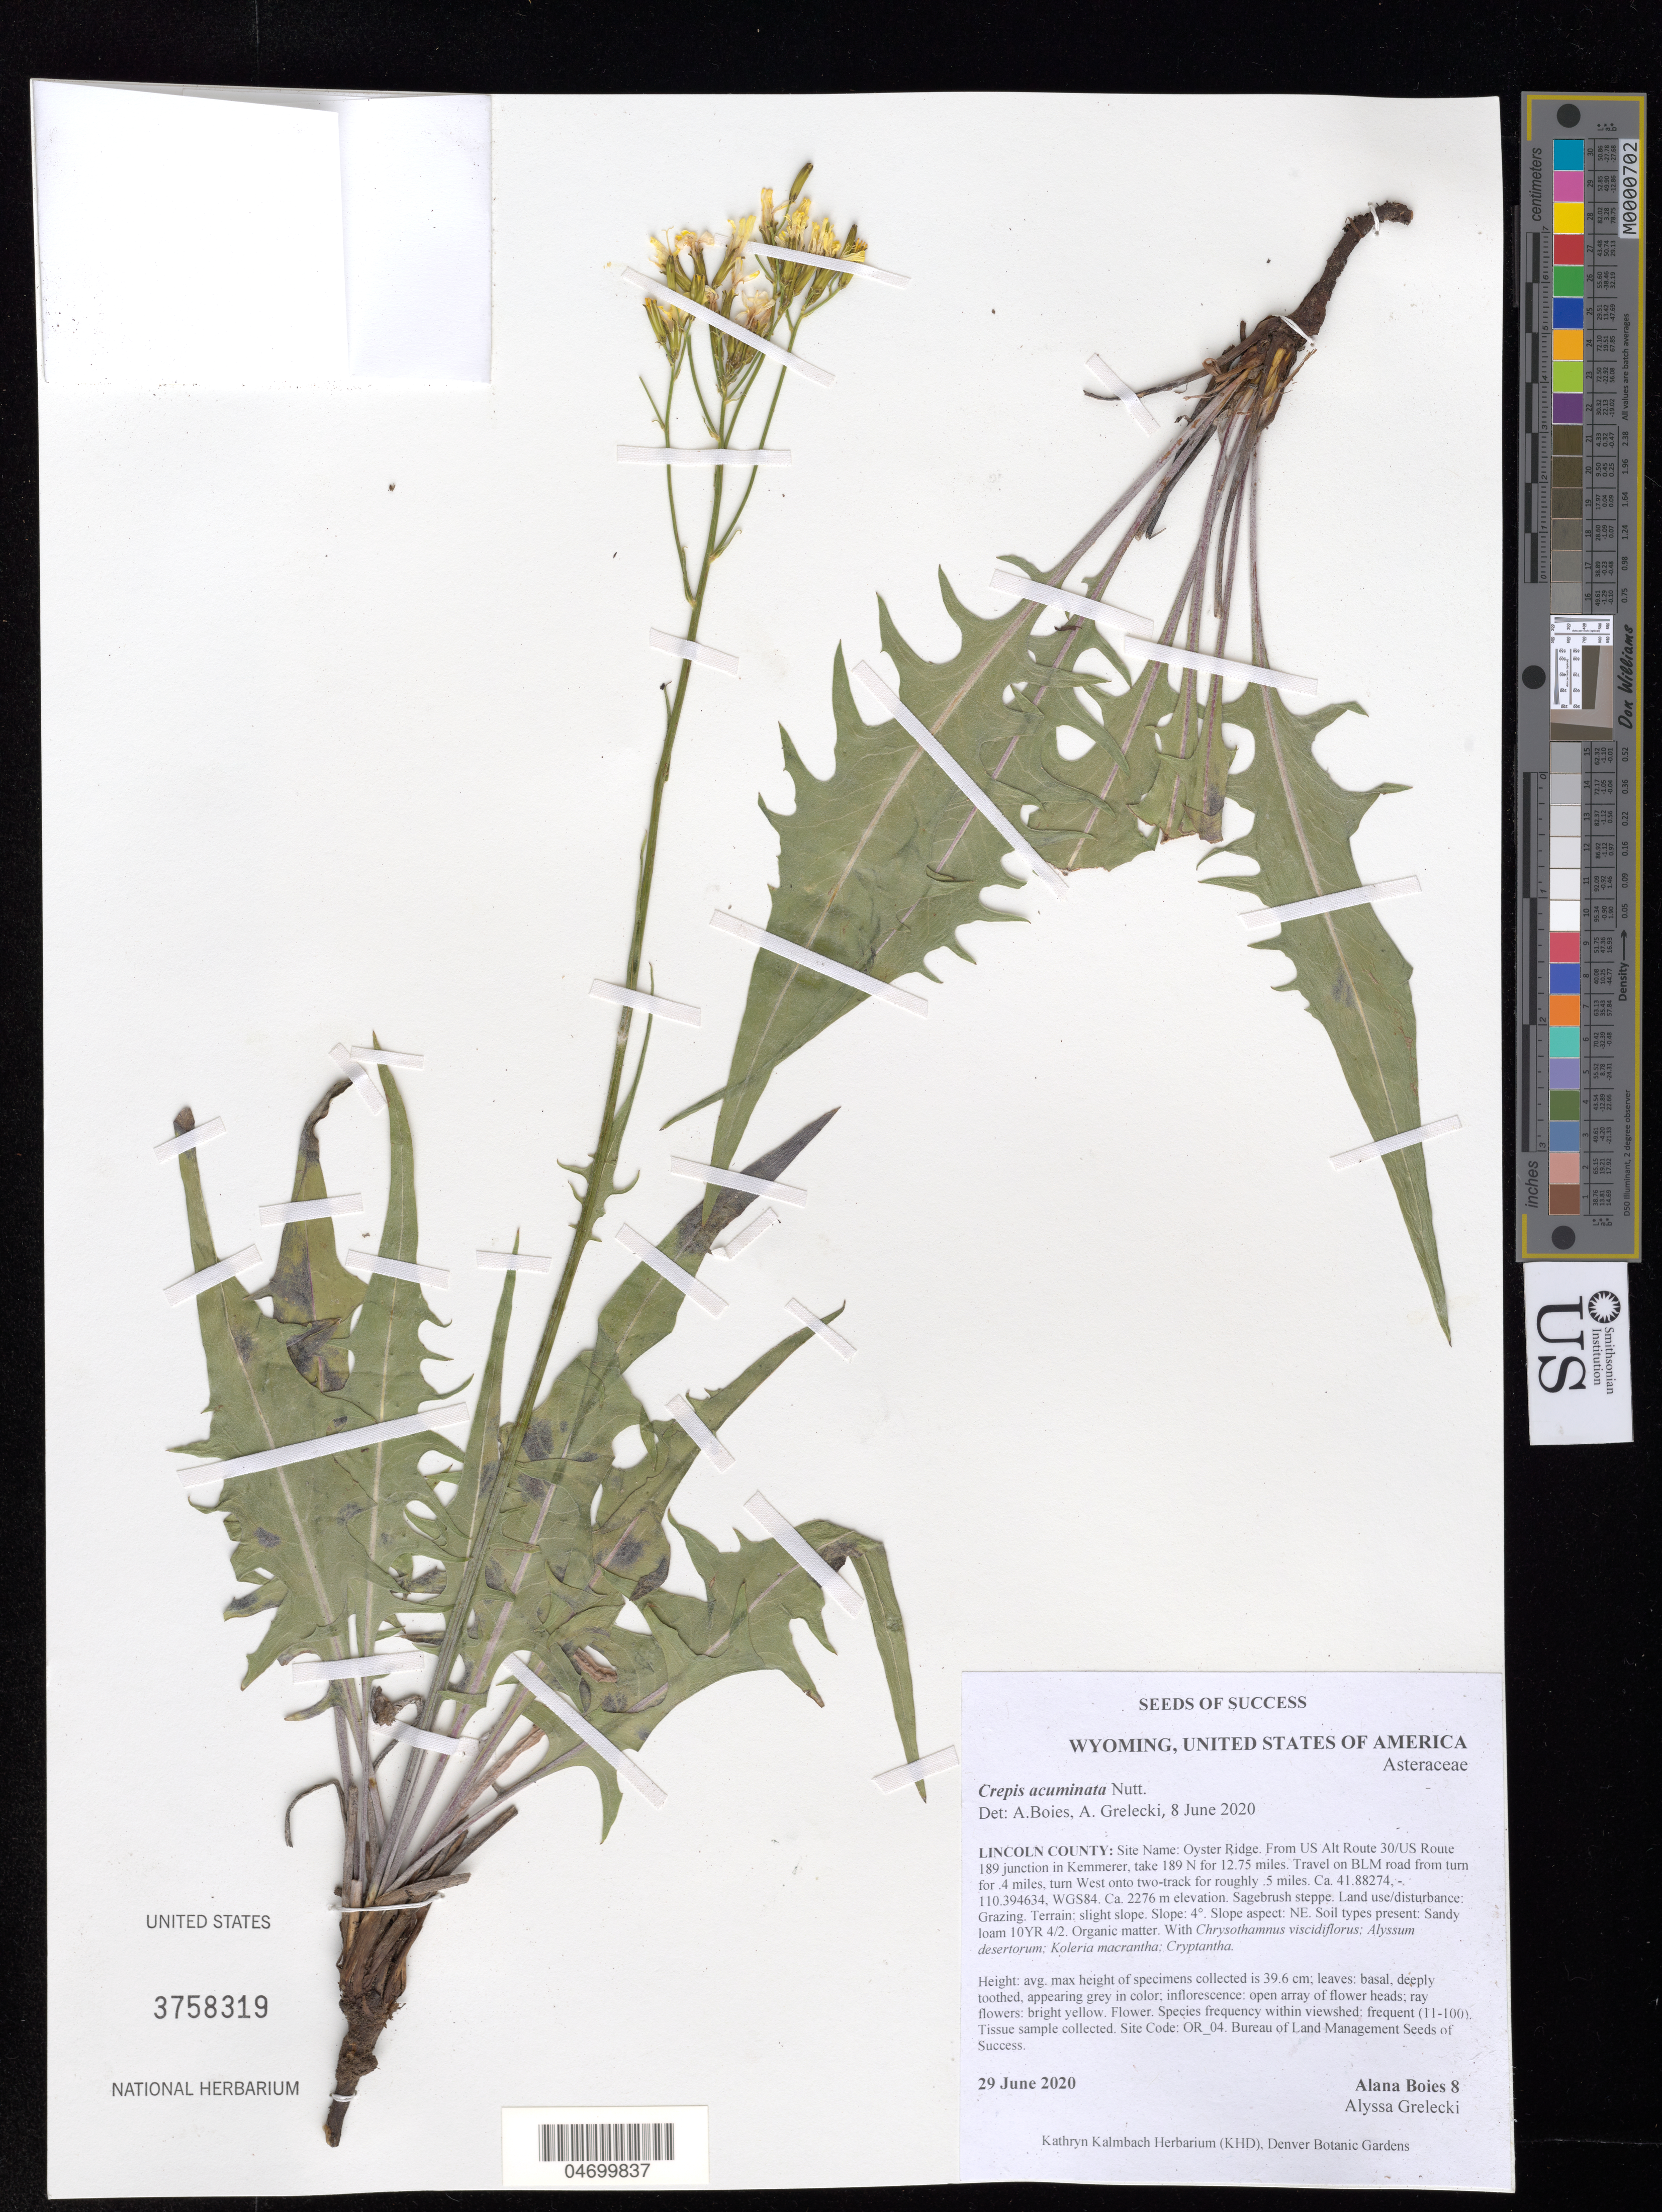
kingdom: Plantae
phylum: Tracheophyta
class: Magnoliopsida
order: Asterales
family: Asteraceae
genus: Crepis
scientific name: Crepis acuminata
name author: Nutt.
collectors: A. Boies & A. Grelecki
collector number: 8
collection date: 2020-06-29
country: United States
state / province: Wyoming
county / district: Lincoln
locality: Oyster Ridge.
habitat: Sagebrush steppe. Sandy loam soil. With Alyssum desertorum, Koleria macrantha, Cryptantha, etc.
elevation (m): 2276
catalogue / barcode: US 3758319